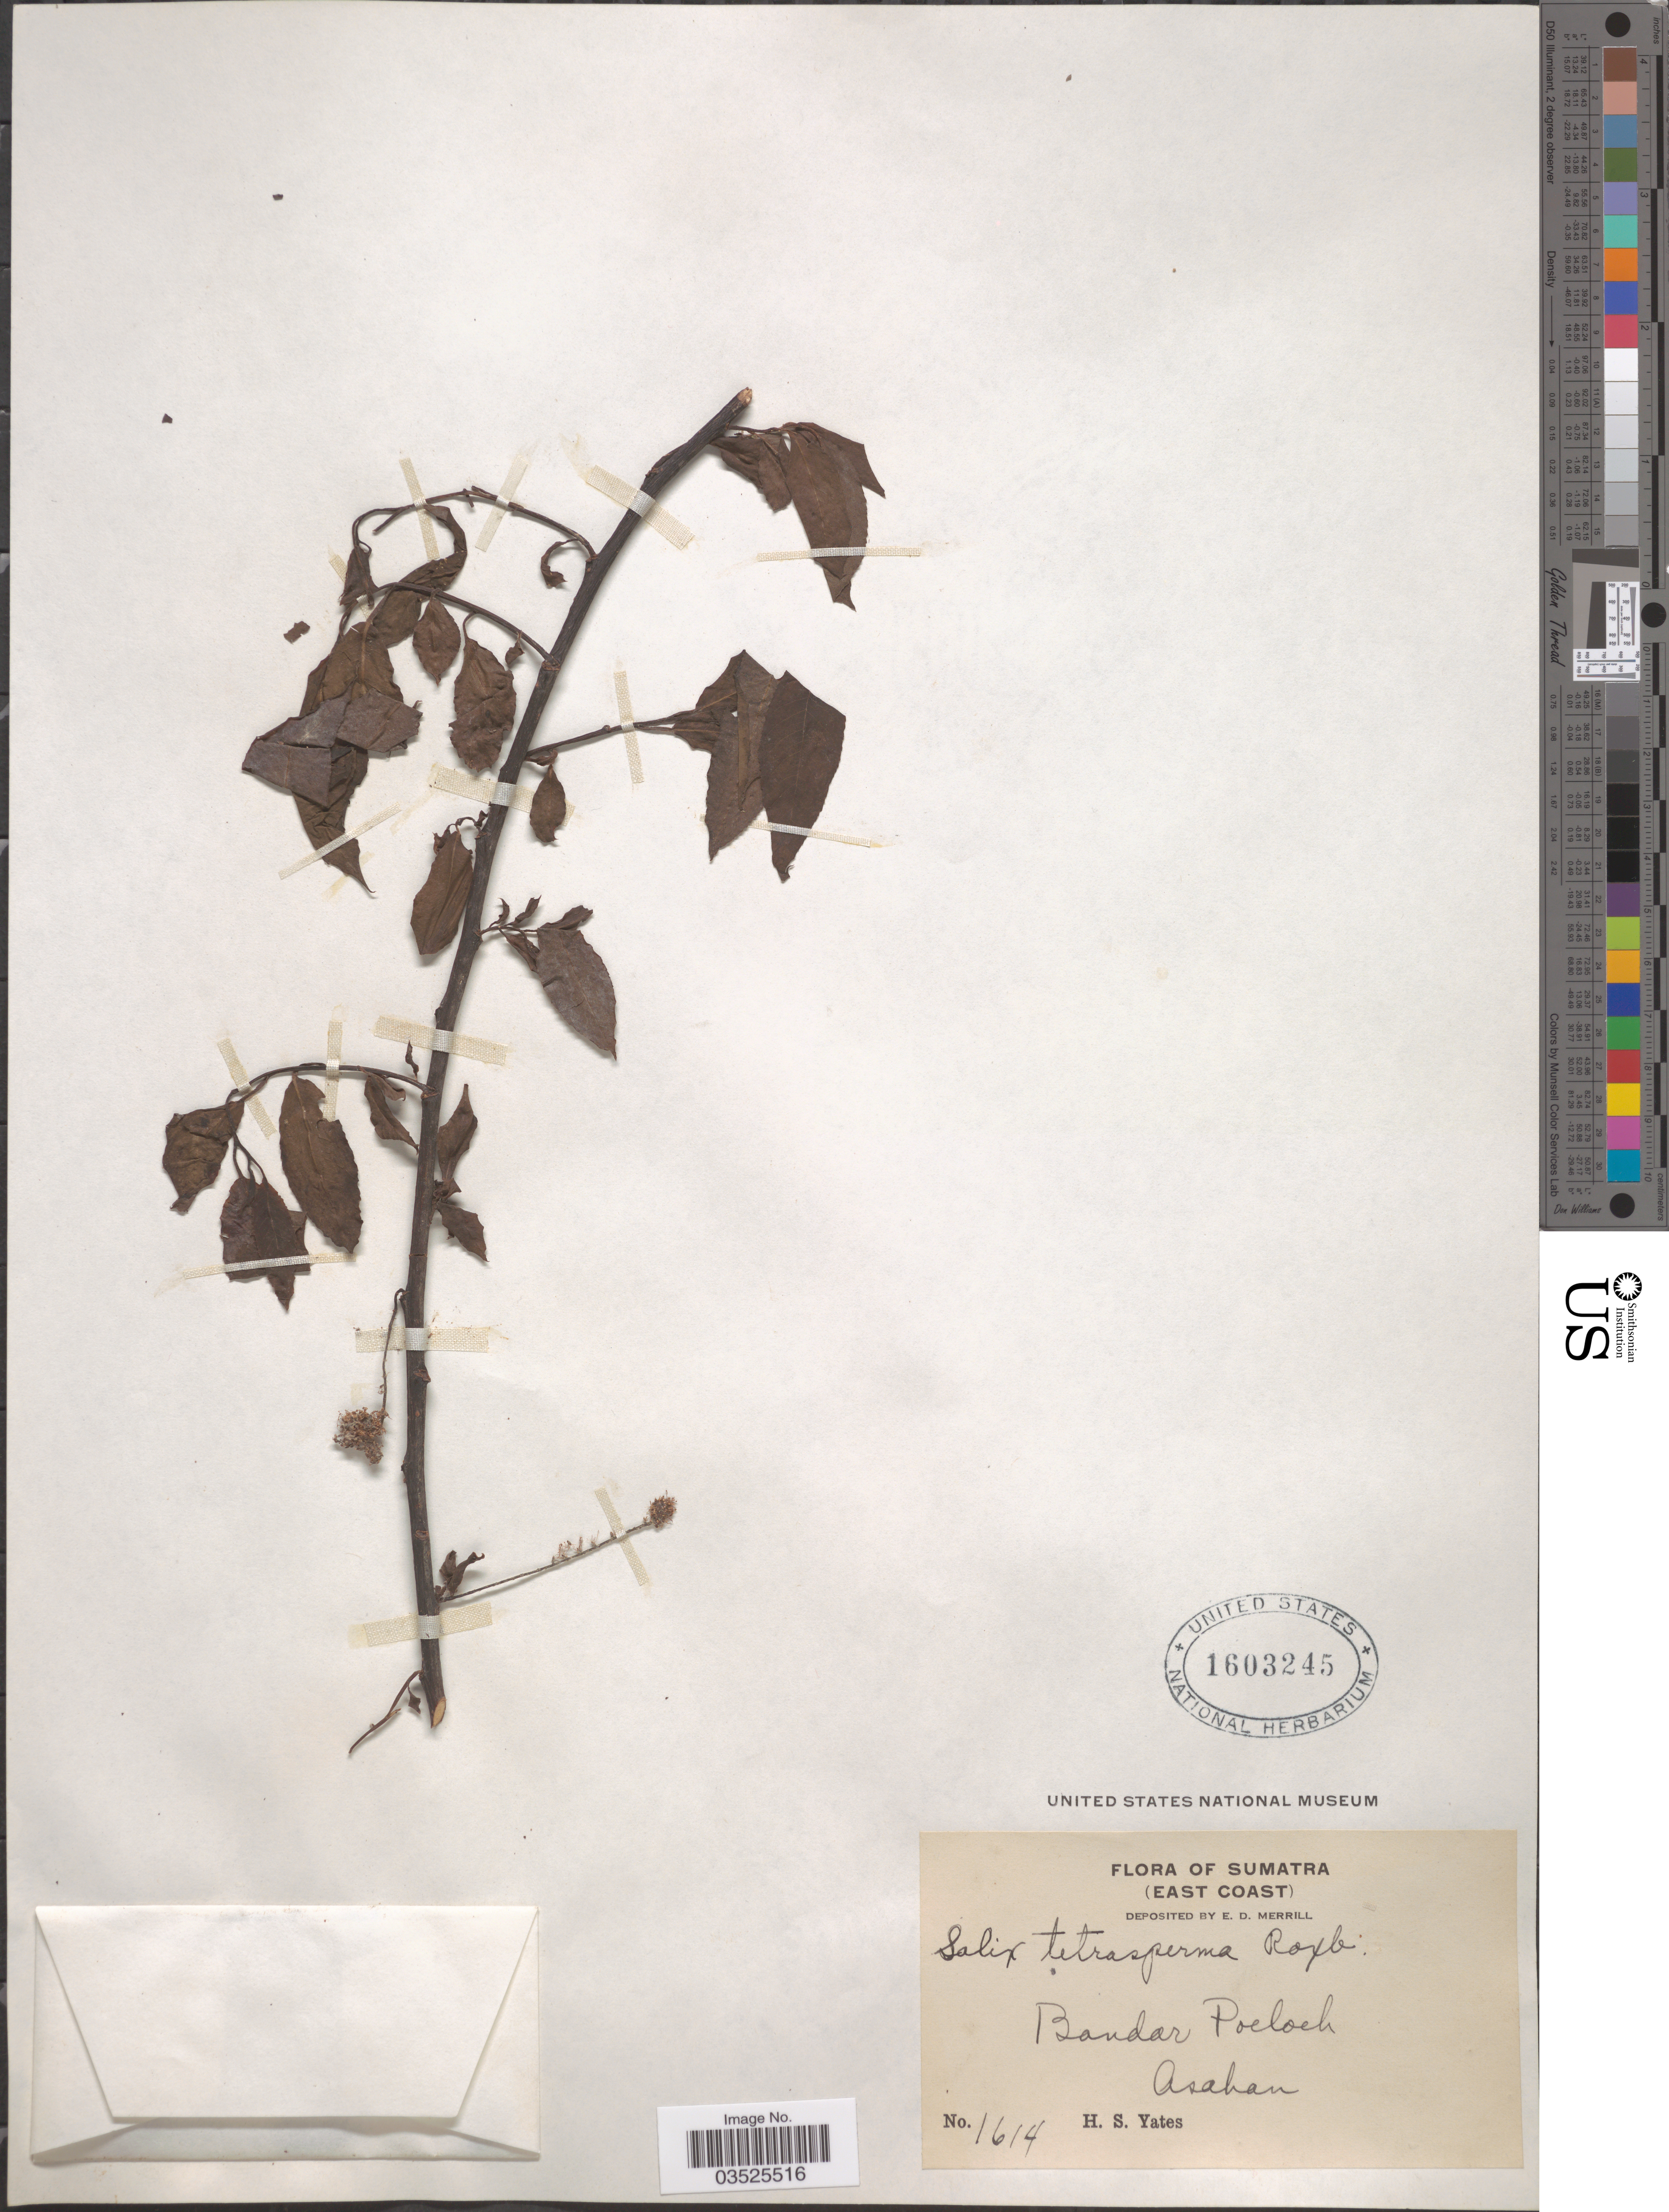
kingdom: Plantae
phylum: Tracheophyta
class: Magnoliopsida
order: Malpighiales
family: Salicaceae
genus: Salix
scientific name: Salix tetrasperma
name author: Roxb.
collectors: H. S. Yates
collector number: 1614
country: Indonesia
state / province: Sumatra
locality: (East Coast). Bandar Poeloek. Asahan.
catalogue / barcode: US 1603245